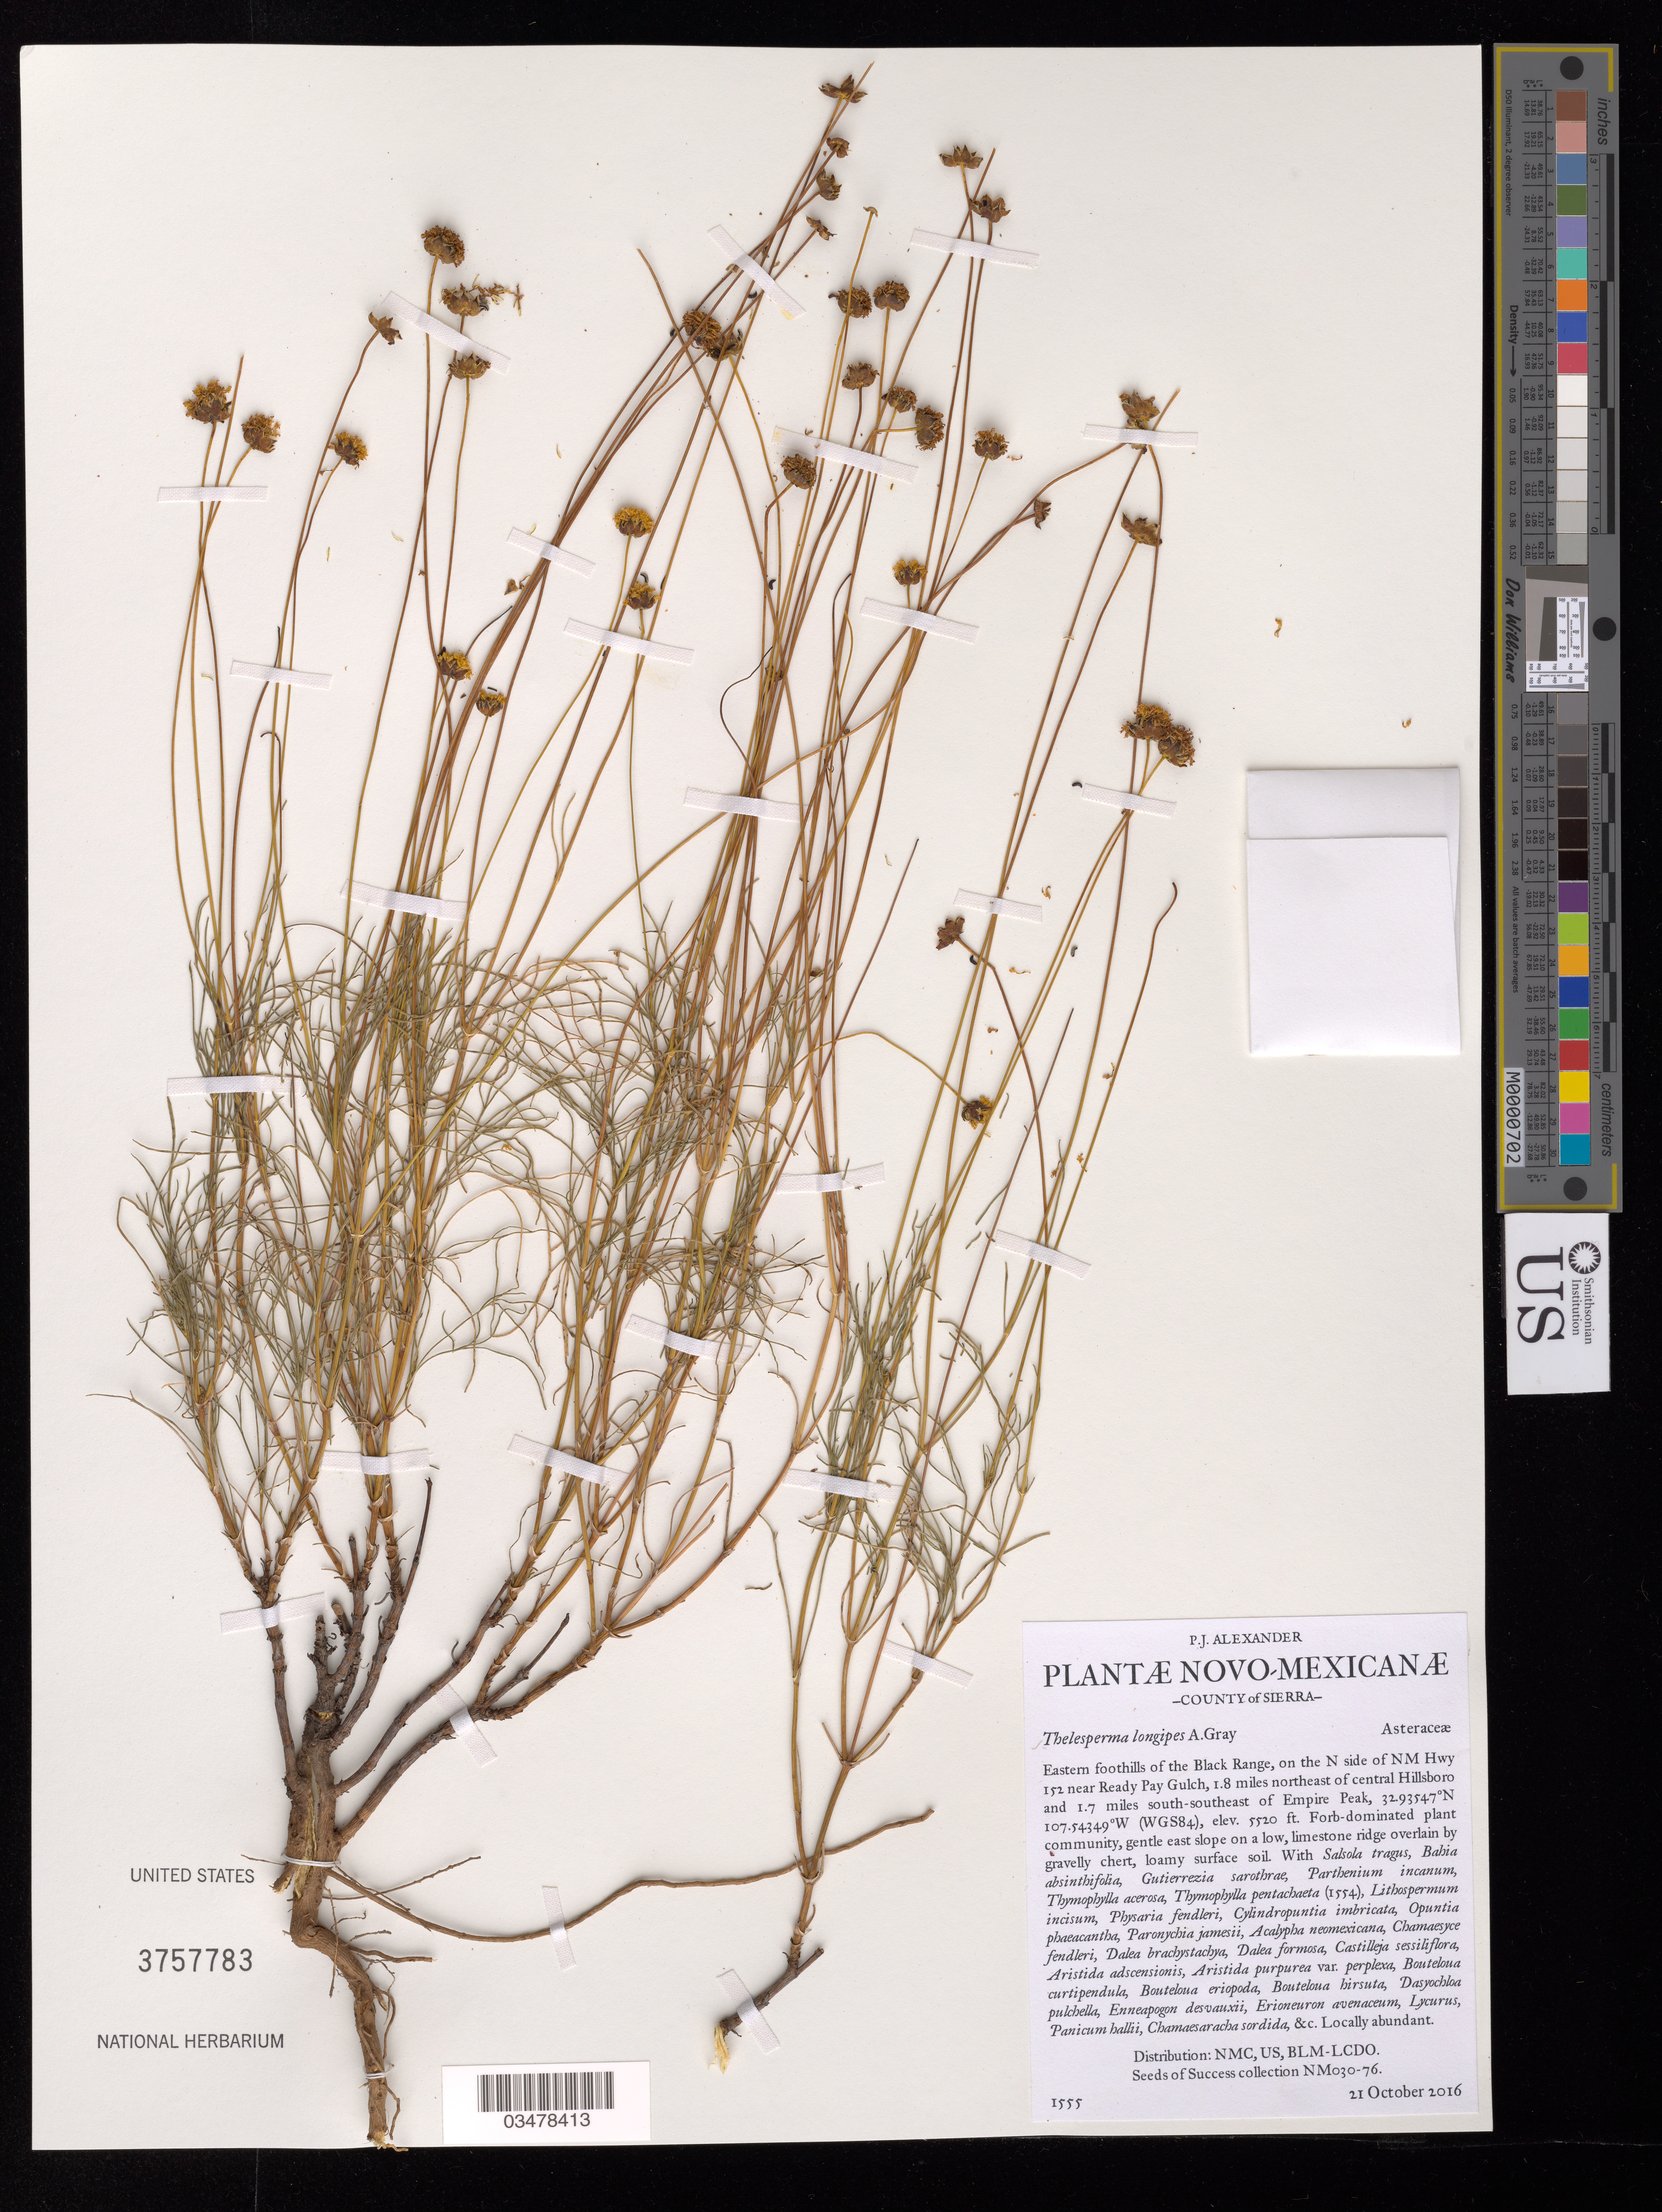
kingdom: Plantae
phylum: Tracheophyta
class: Magnoliopsida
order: Asterales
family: Asteraceae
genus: Thelesperma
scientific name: Thelesperma longipes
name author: A. Gray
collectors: P. Alexander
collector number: NM030-076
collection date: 2016-10-21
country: United States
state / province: New Mexico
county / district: Sierra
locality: Allotment 16090, Sherman Mtn. Black Range near Ready Pay Gulch., 1.8 mi. NE of Hillsboro and 1.7 mi SSE of Empire Peak.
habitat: In a forb-dominated plant community on a low, limestone. Ecological site: Hills (R038XB103NM). With Salsola tragus, Dalea formosa, Bouteloua hirsuta, etc.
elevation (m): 1682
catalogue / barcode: US 3757783